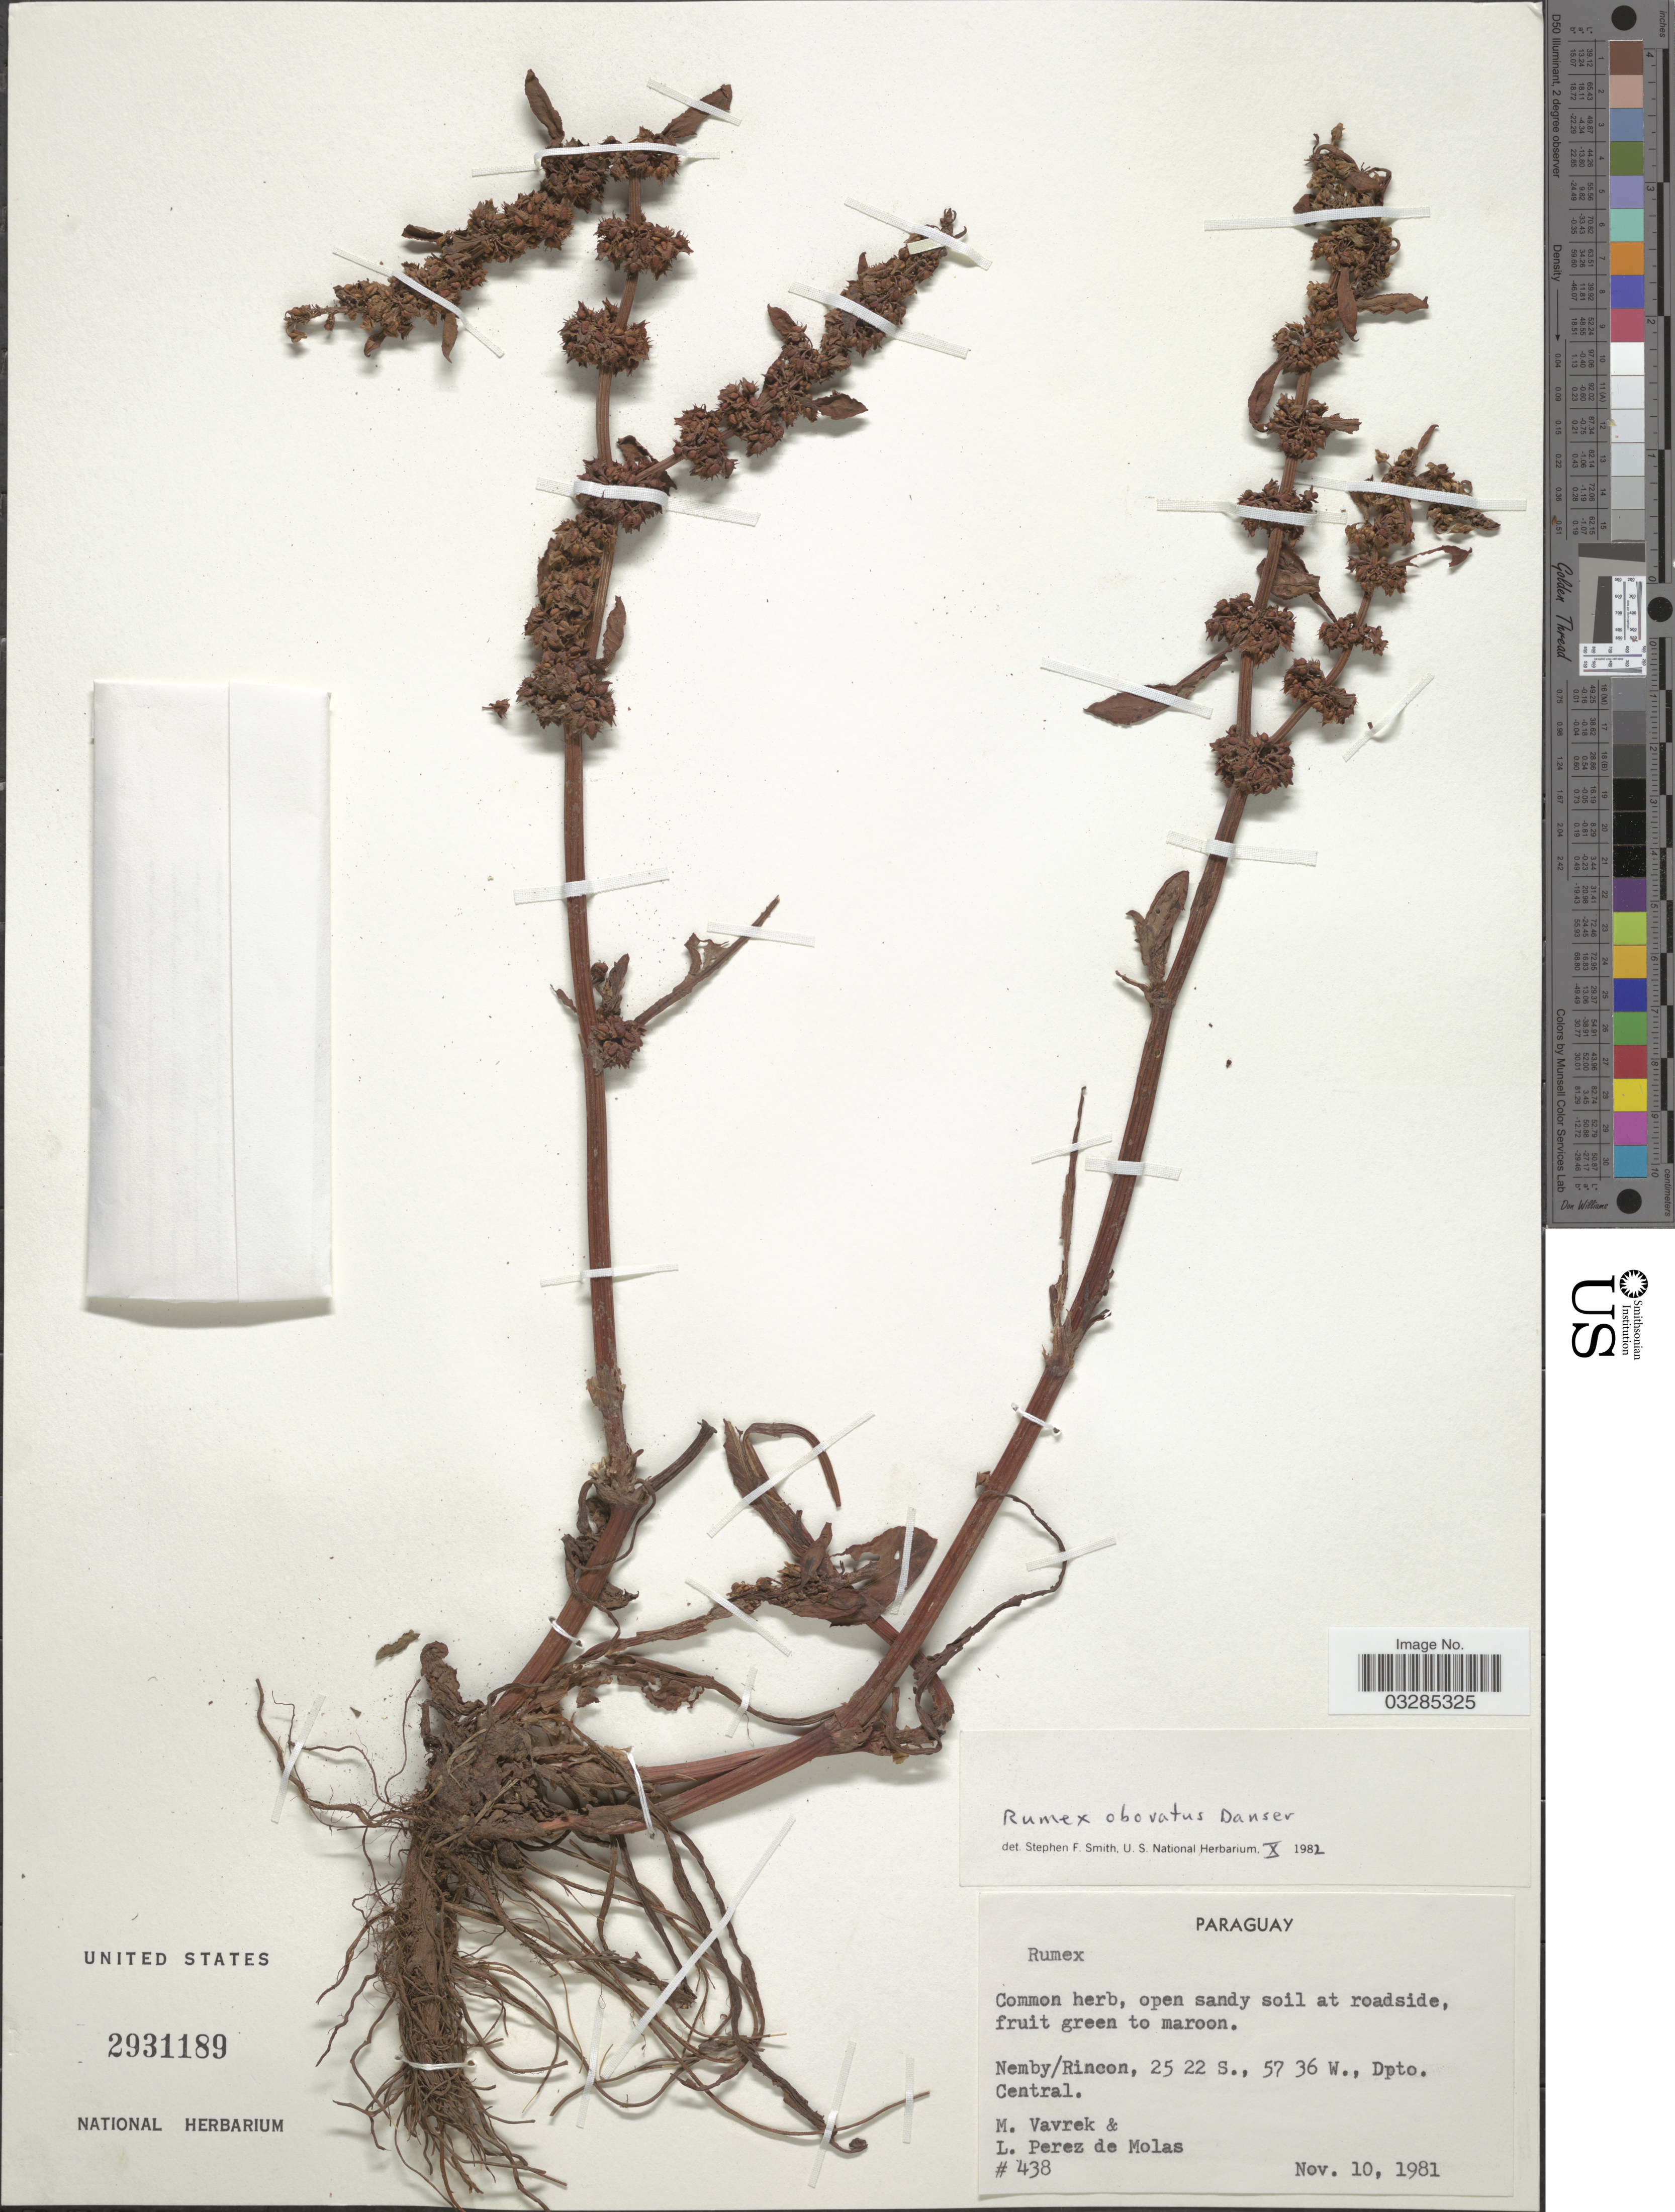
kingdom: Plantae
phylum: Tracheophyta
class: Magnoliopsida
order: Caryophyllales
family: Polygonaceae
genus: Rumex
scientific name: Rumex obovatus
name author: Danser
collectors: M. Vavrek & L. Perez de Molas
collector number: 438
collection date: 1981-11-10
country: Paraguay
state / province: Central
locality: Nemby/Rincon, Dpto. Central.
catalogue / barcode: US 2931189